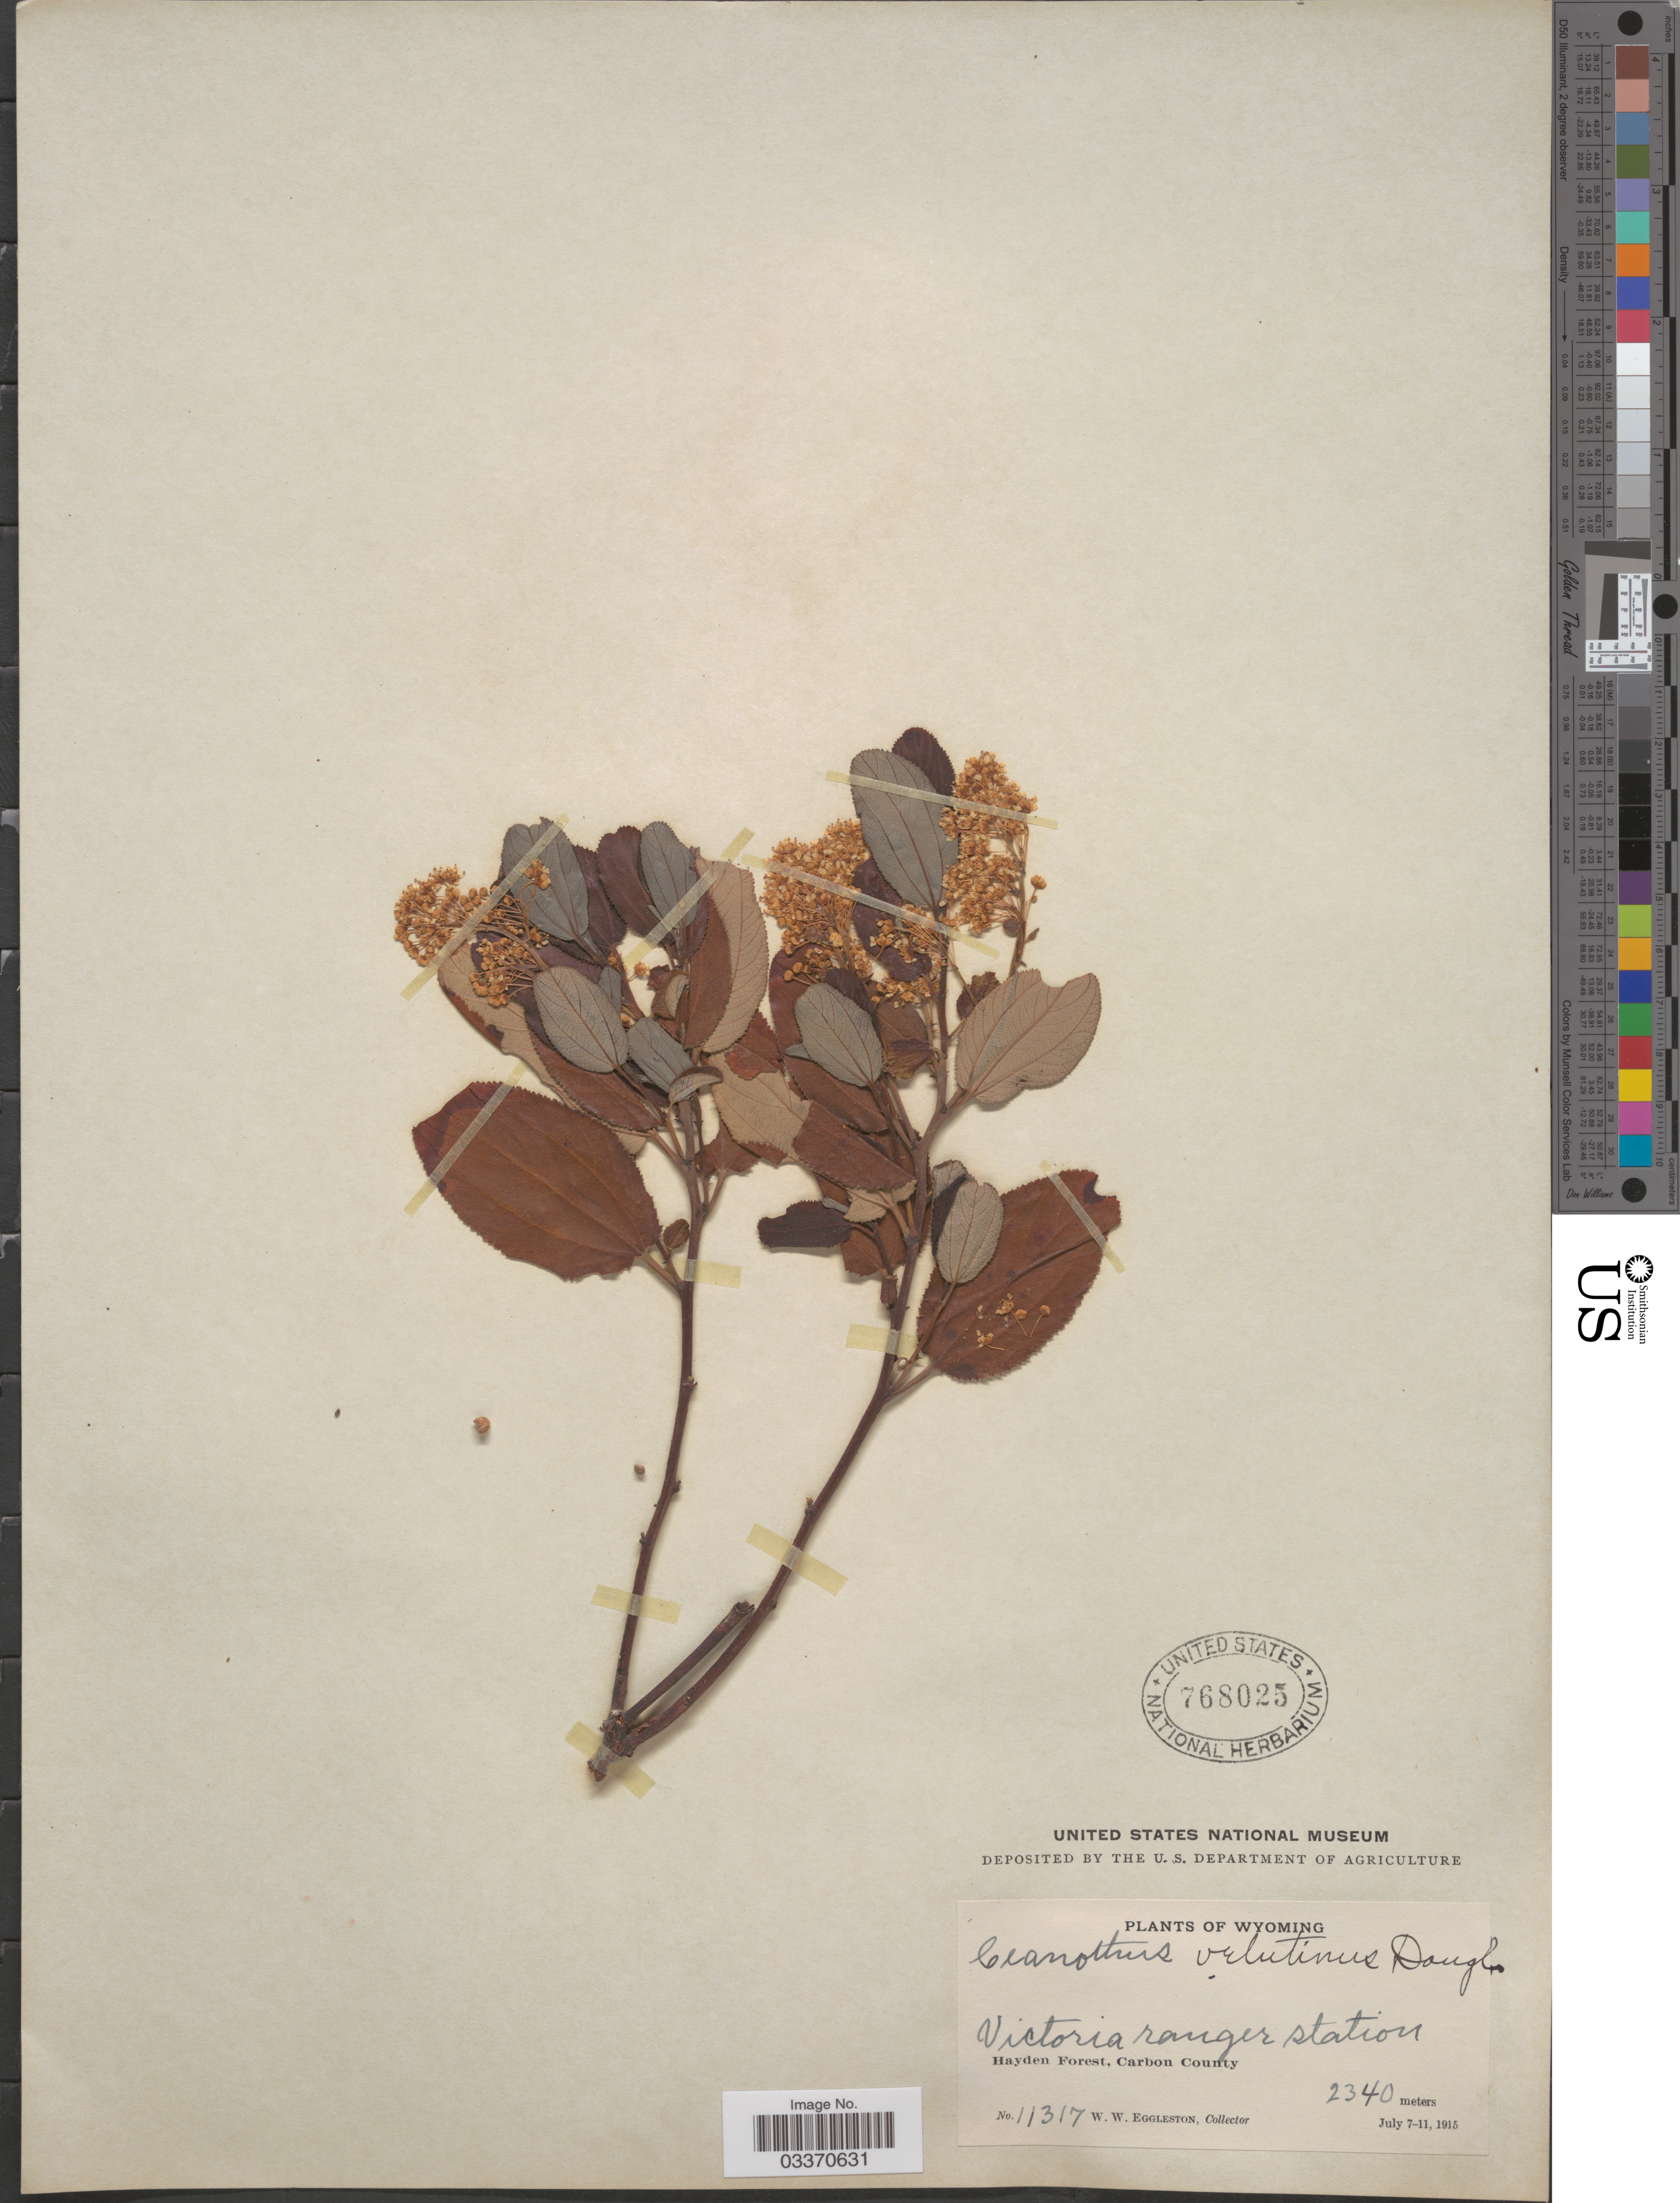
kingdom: Plantae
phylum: Tracheophyta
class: Magnoliopsida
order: Rosales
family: Rhamnaceae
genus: Ceanothus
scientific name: Ceanothus velutinus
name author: Douglas ex Hook.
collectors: W. W. Eggleston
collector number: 11317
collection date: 1915-07-07/1915-07-11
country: United States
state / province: Wyoming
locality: Victoria ranger station. Hayden Forest, Carbon County.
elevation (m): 2340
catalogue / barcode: US 768025